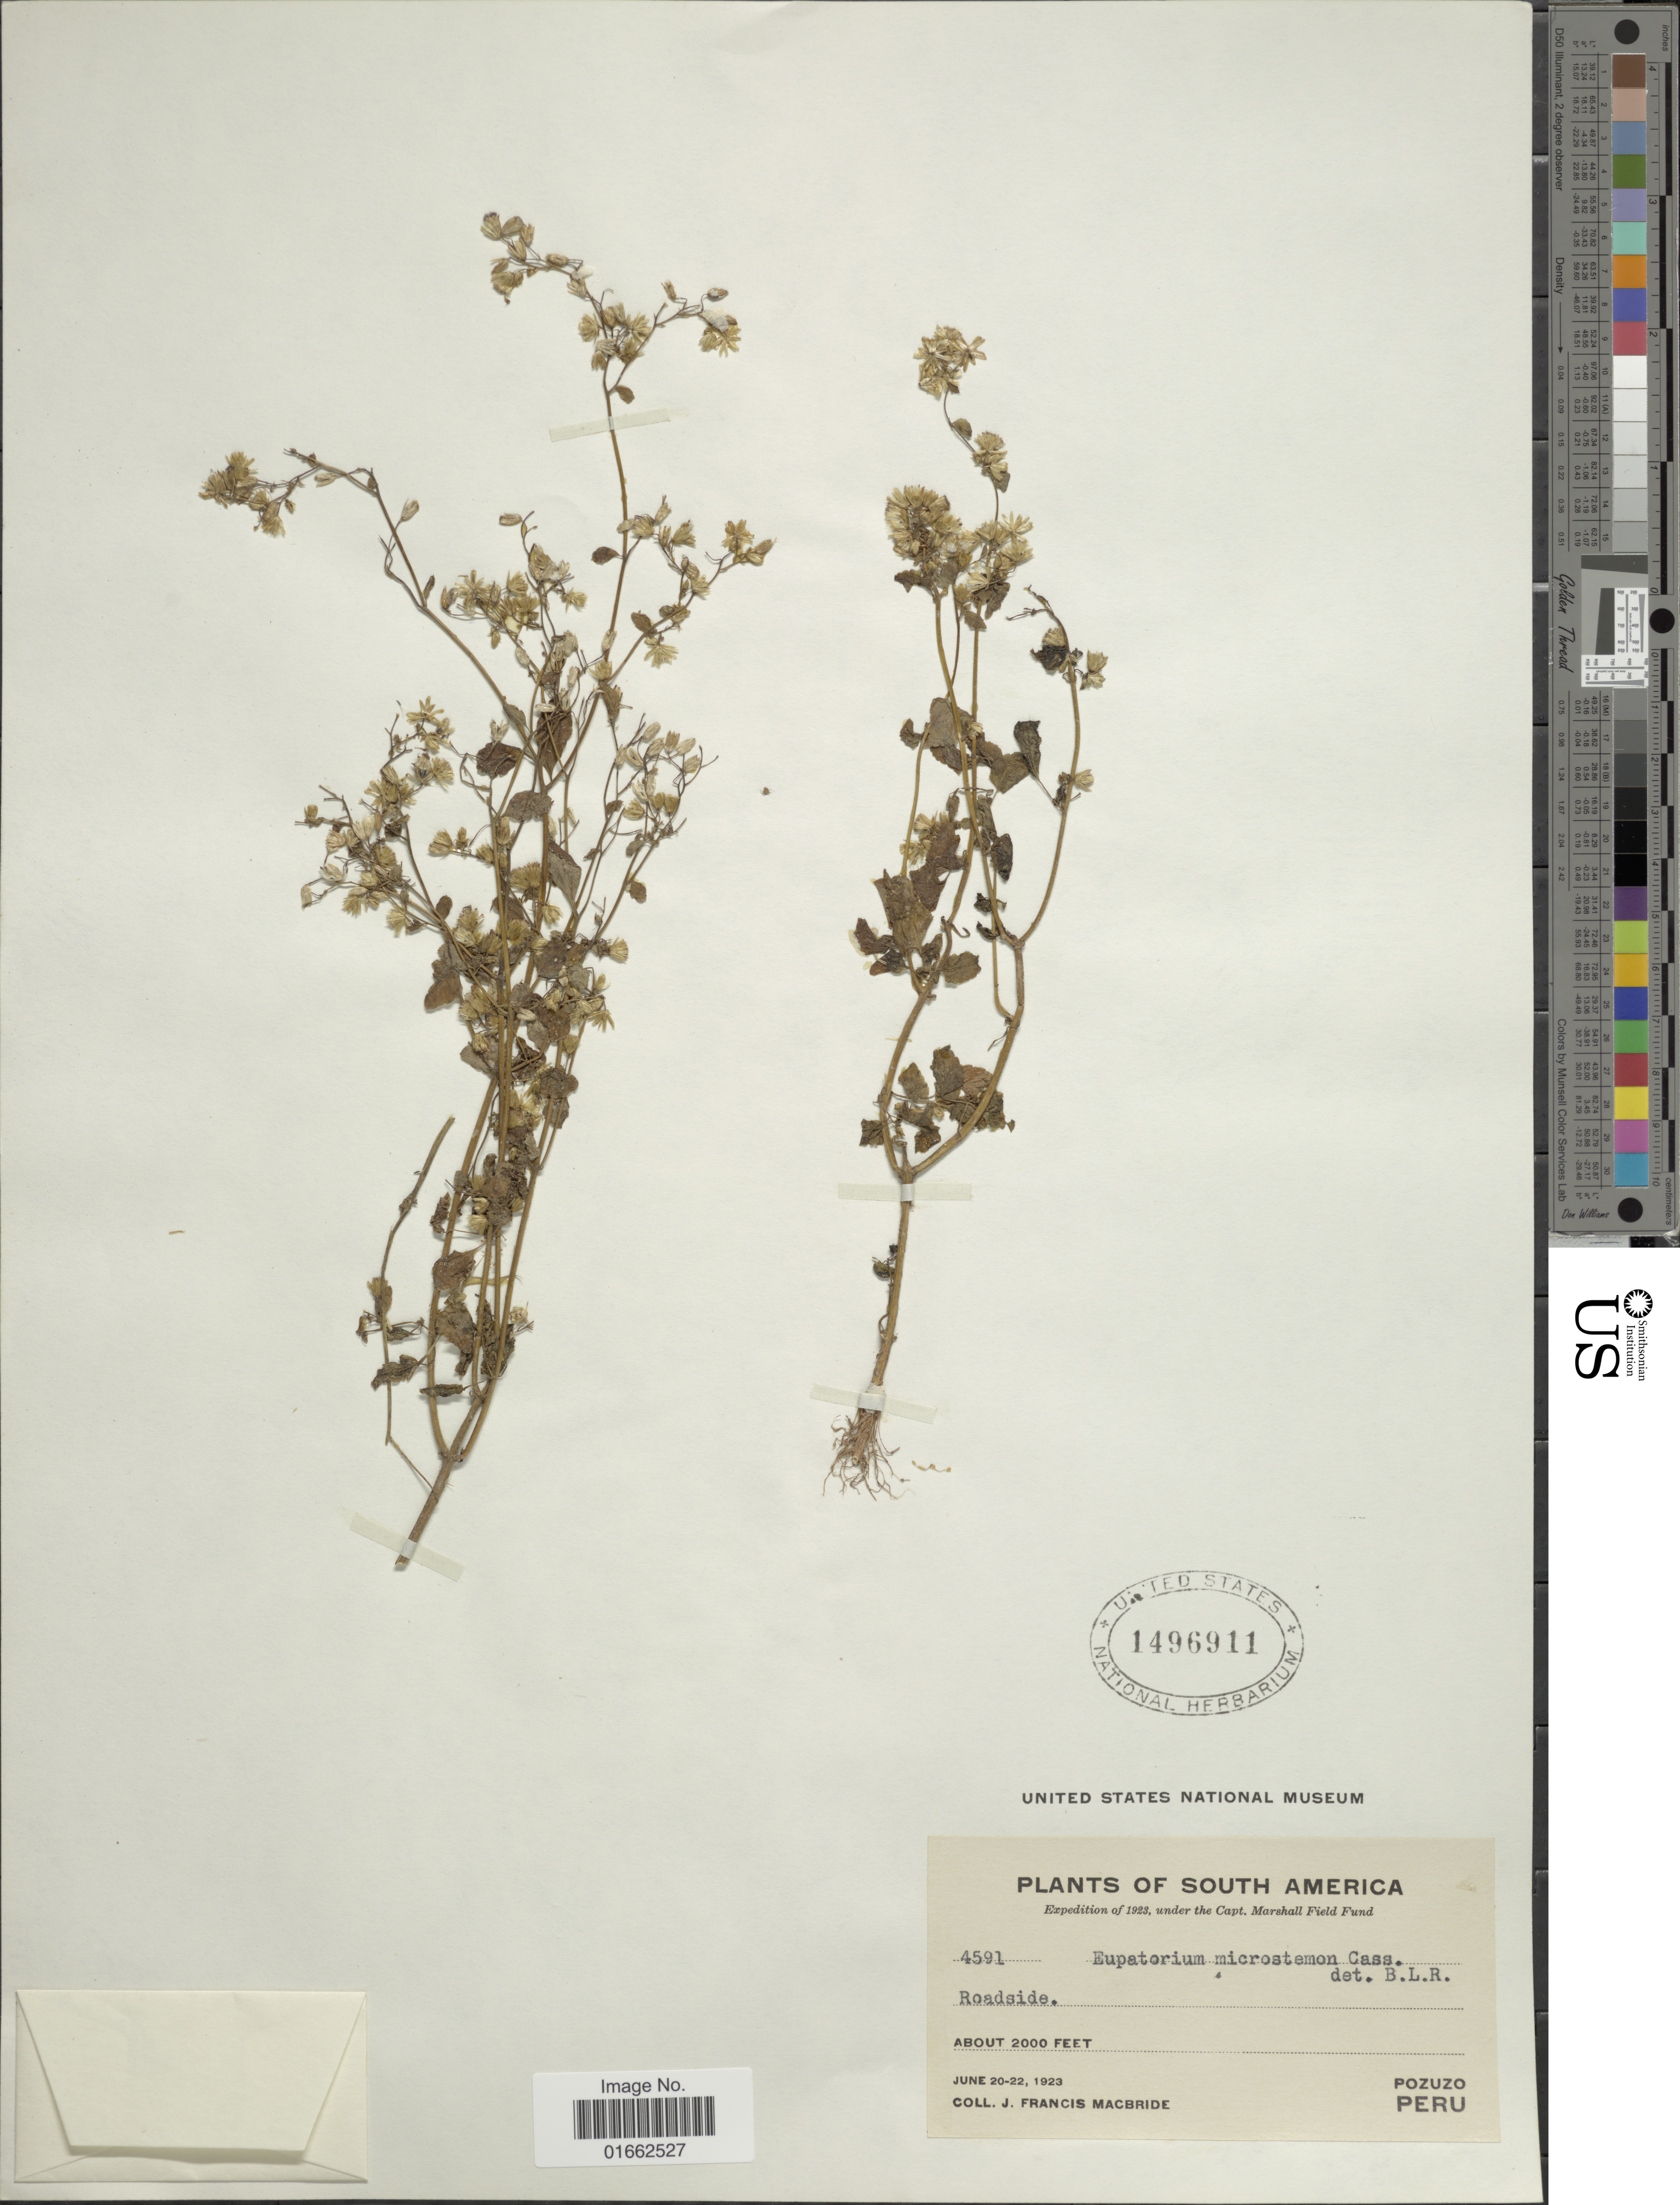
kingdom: Plantae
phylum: Tracheophyta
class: Magnoliopsida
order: Asterales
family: Asteraceae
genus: Fleischmannia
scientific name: Fleischmannia microstemon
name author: (Cass.) R.M. King & H. Rob.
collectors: J. F. Macbride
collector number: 4591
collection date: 1923-06-20/1923-06-22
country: Peru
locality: Pozuzo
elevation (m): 610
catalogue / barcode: US 1496911